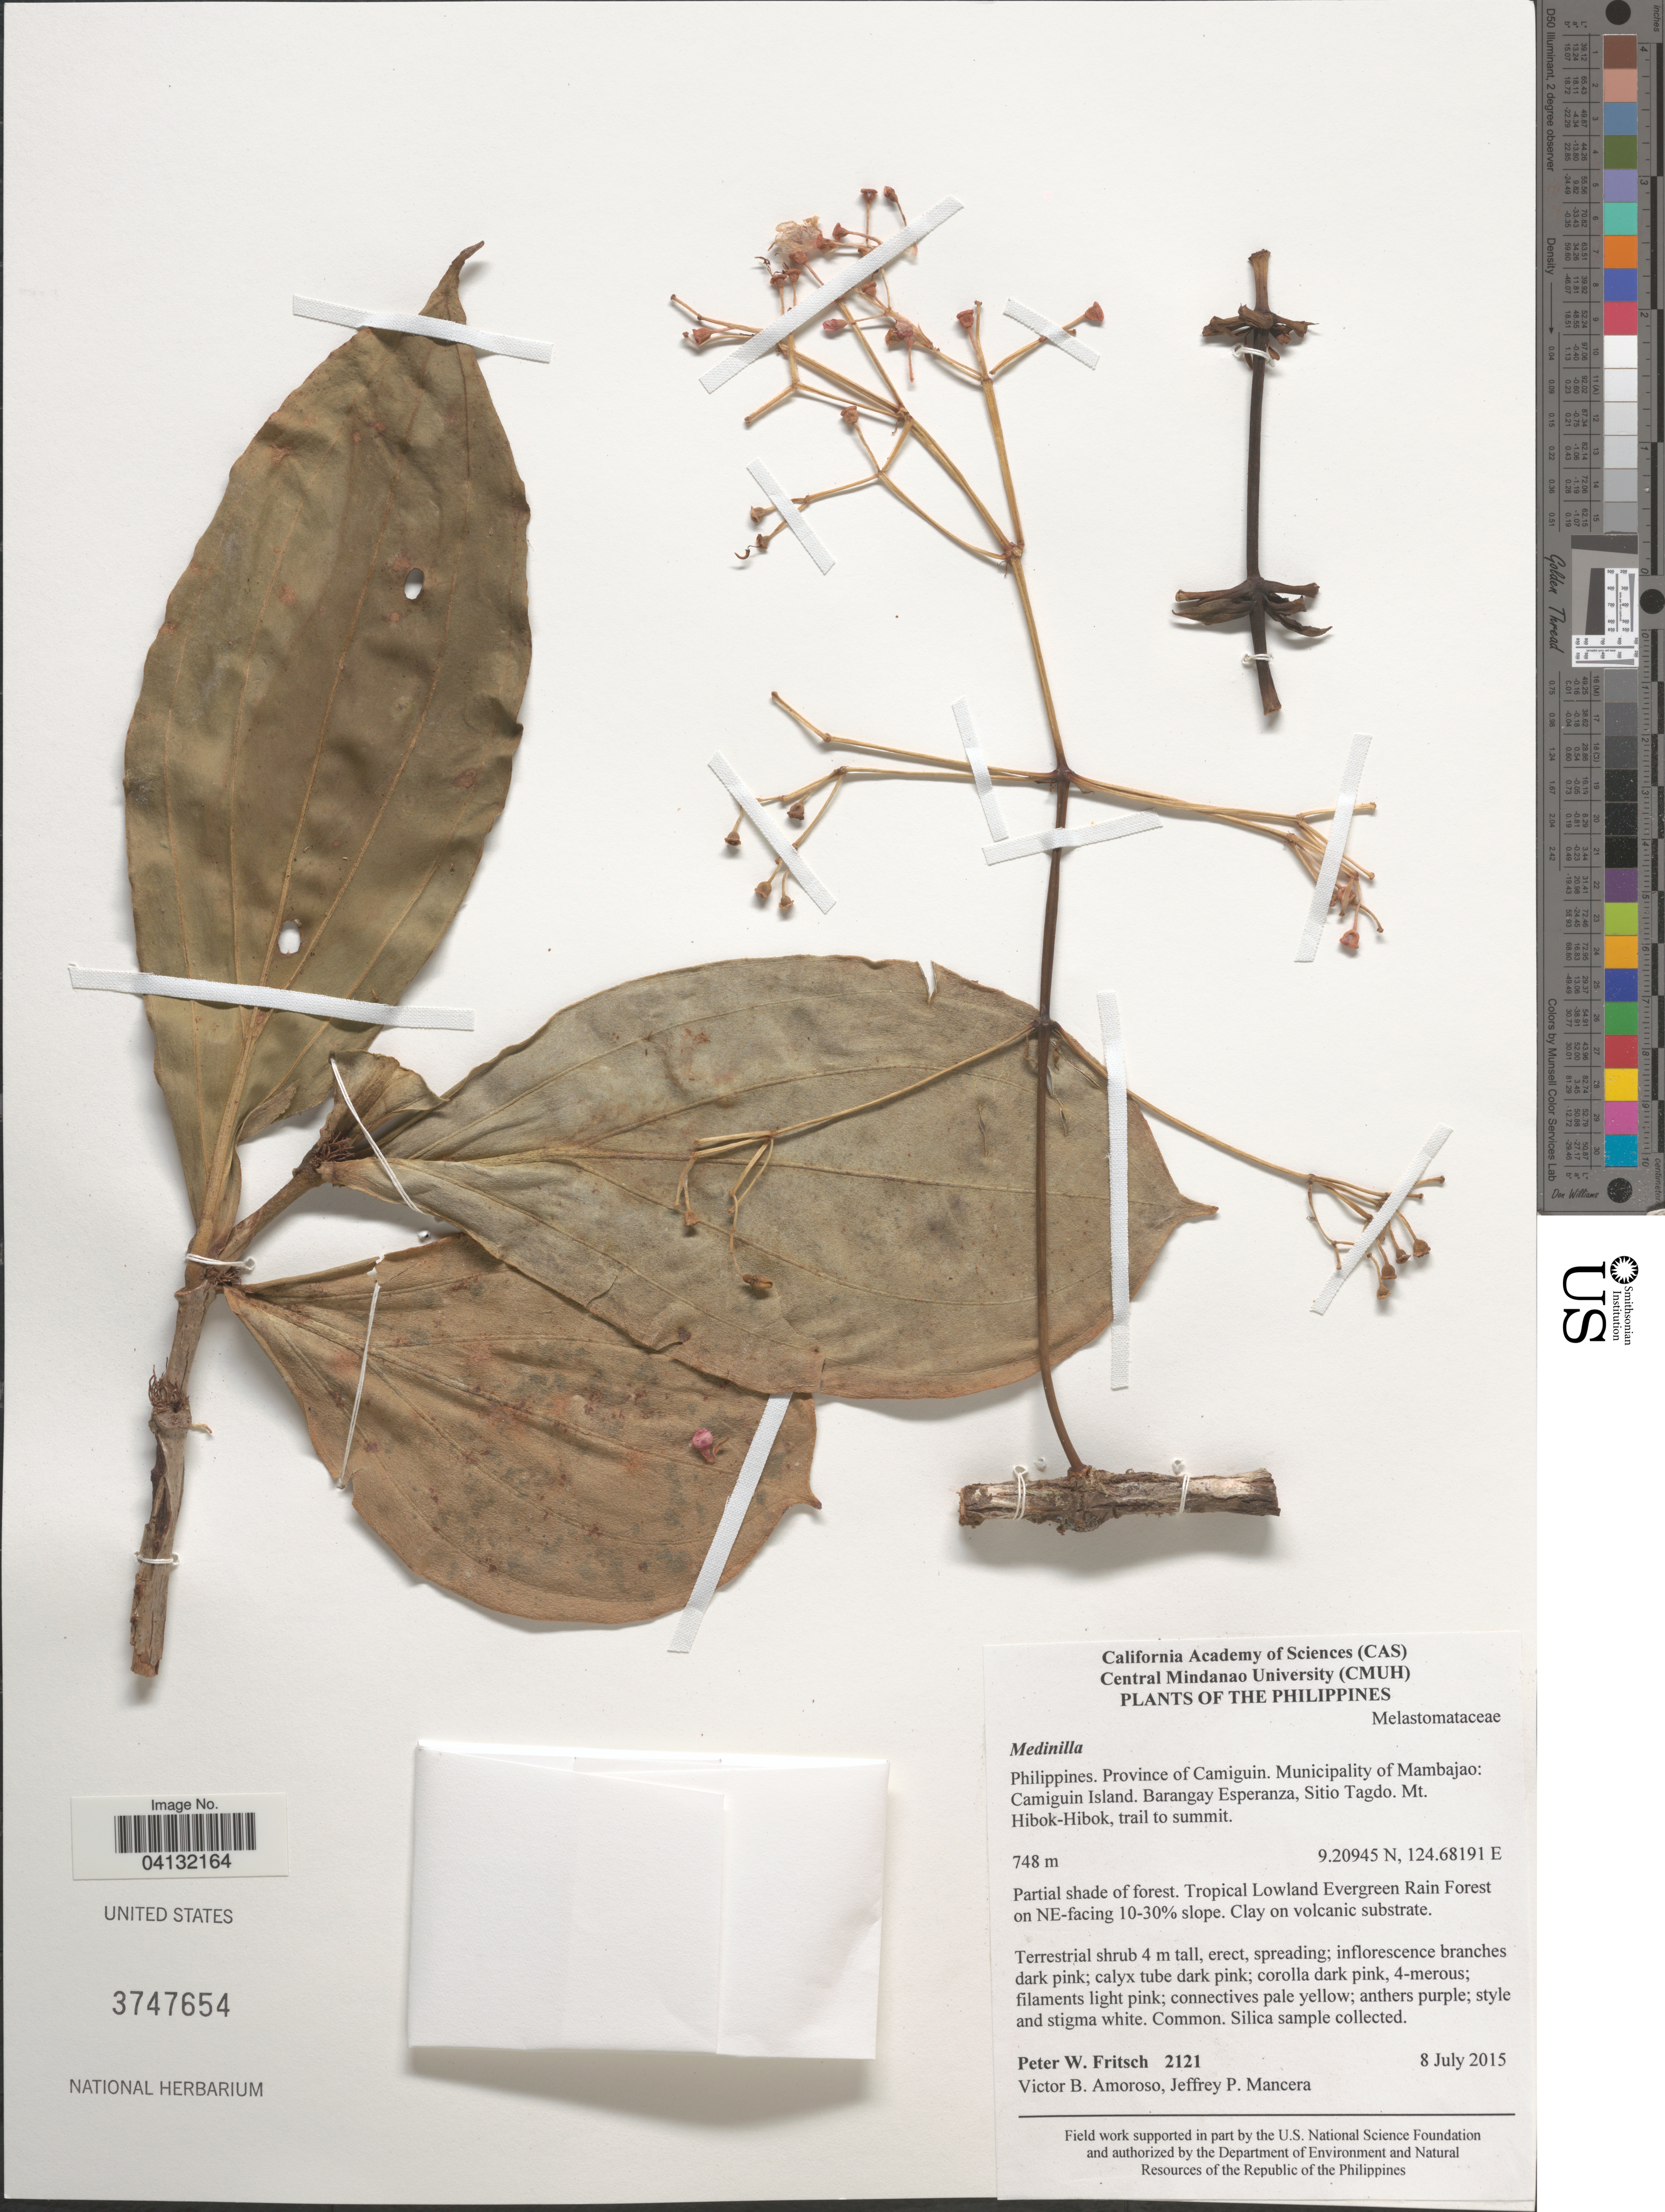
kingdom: Plantae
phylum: Tracheophyta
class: Magnoliopsida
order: Myrtales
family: Melastomataceae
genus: Medinilla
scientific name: Medinilla sp.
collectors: P. W. Fritsch, V. Amoroso & J. Mancera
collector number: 2121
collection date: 2015-07-08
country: Philippines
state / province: Northern Mindanao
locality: Province of Camiguin. Municipality of Mambajao: Camiguin Island. Barangay Esperanza, Sitio Tagdo. Mt. Hibok-Hibok, trail to summit. Partial shade of forest. Tropical Lowland Evergreen Rain Forest on NE-facing 10-30% slope.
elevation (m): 748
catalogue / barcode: US 3747654